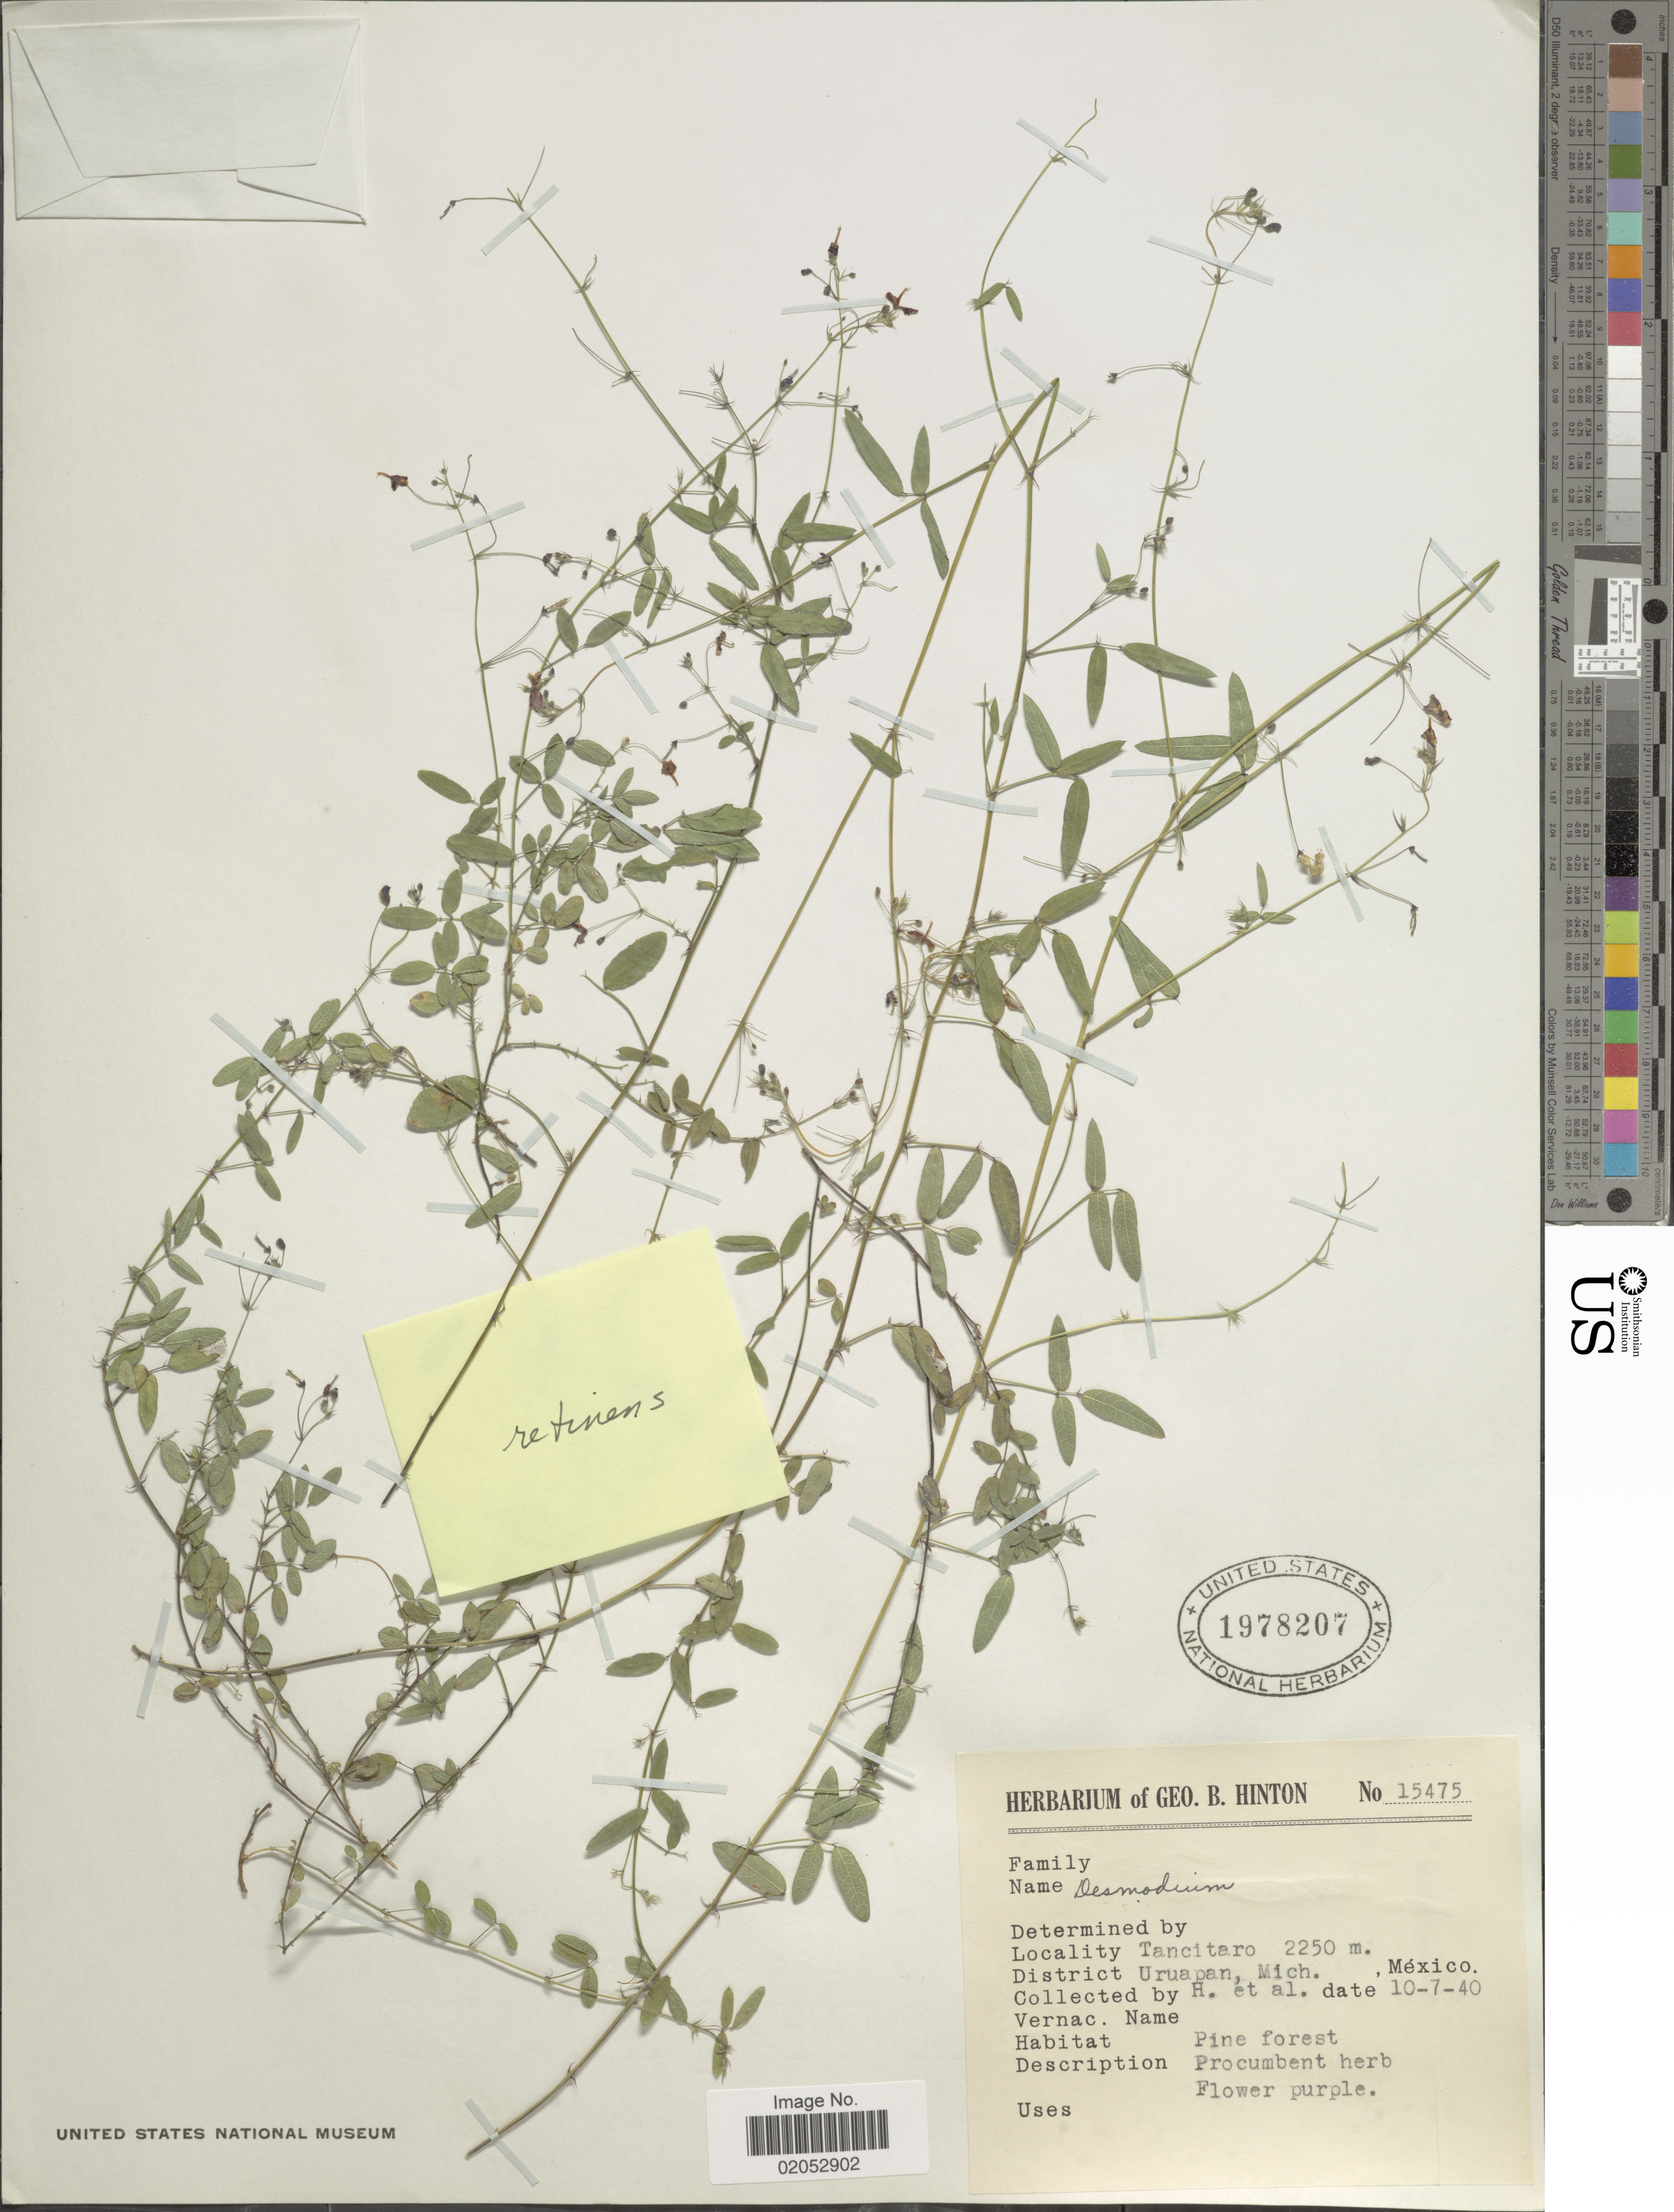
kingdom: Plantae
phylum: Tracheophyta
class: Magnoliopsida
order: Fabales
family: Fabaceae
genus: Desmodium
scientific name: Desmodium retinens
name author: Schltdl.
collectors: G. B. Hinton & et al.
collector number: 15475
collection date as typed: Transcribed d/m/y: 7/10/40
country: Mexico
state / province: Michoacán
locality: Tancitaro, District Uruapan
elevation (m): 2250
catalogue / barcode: US 1978207